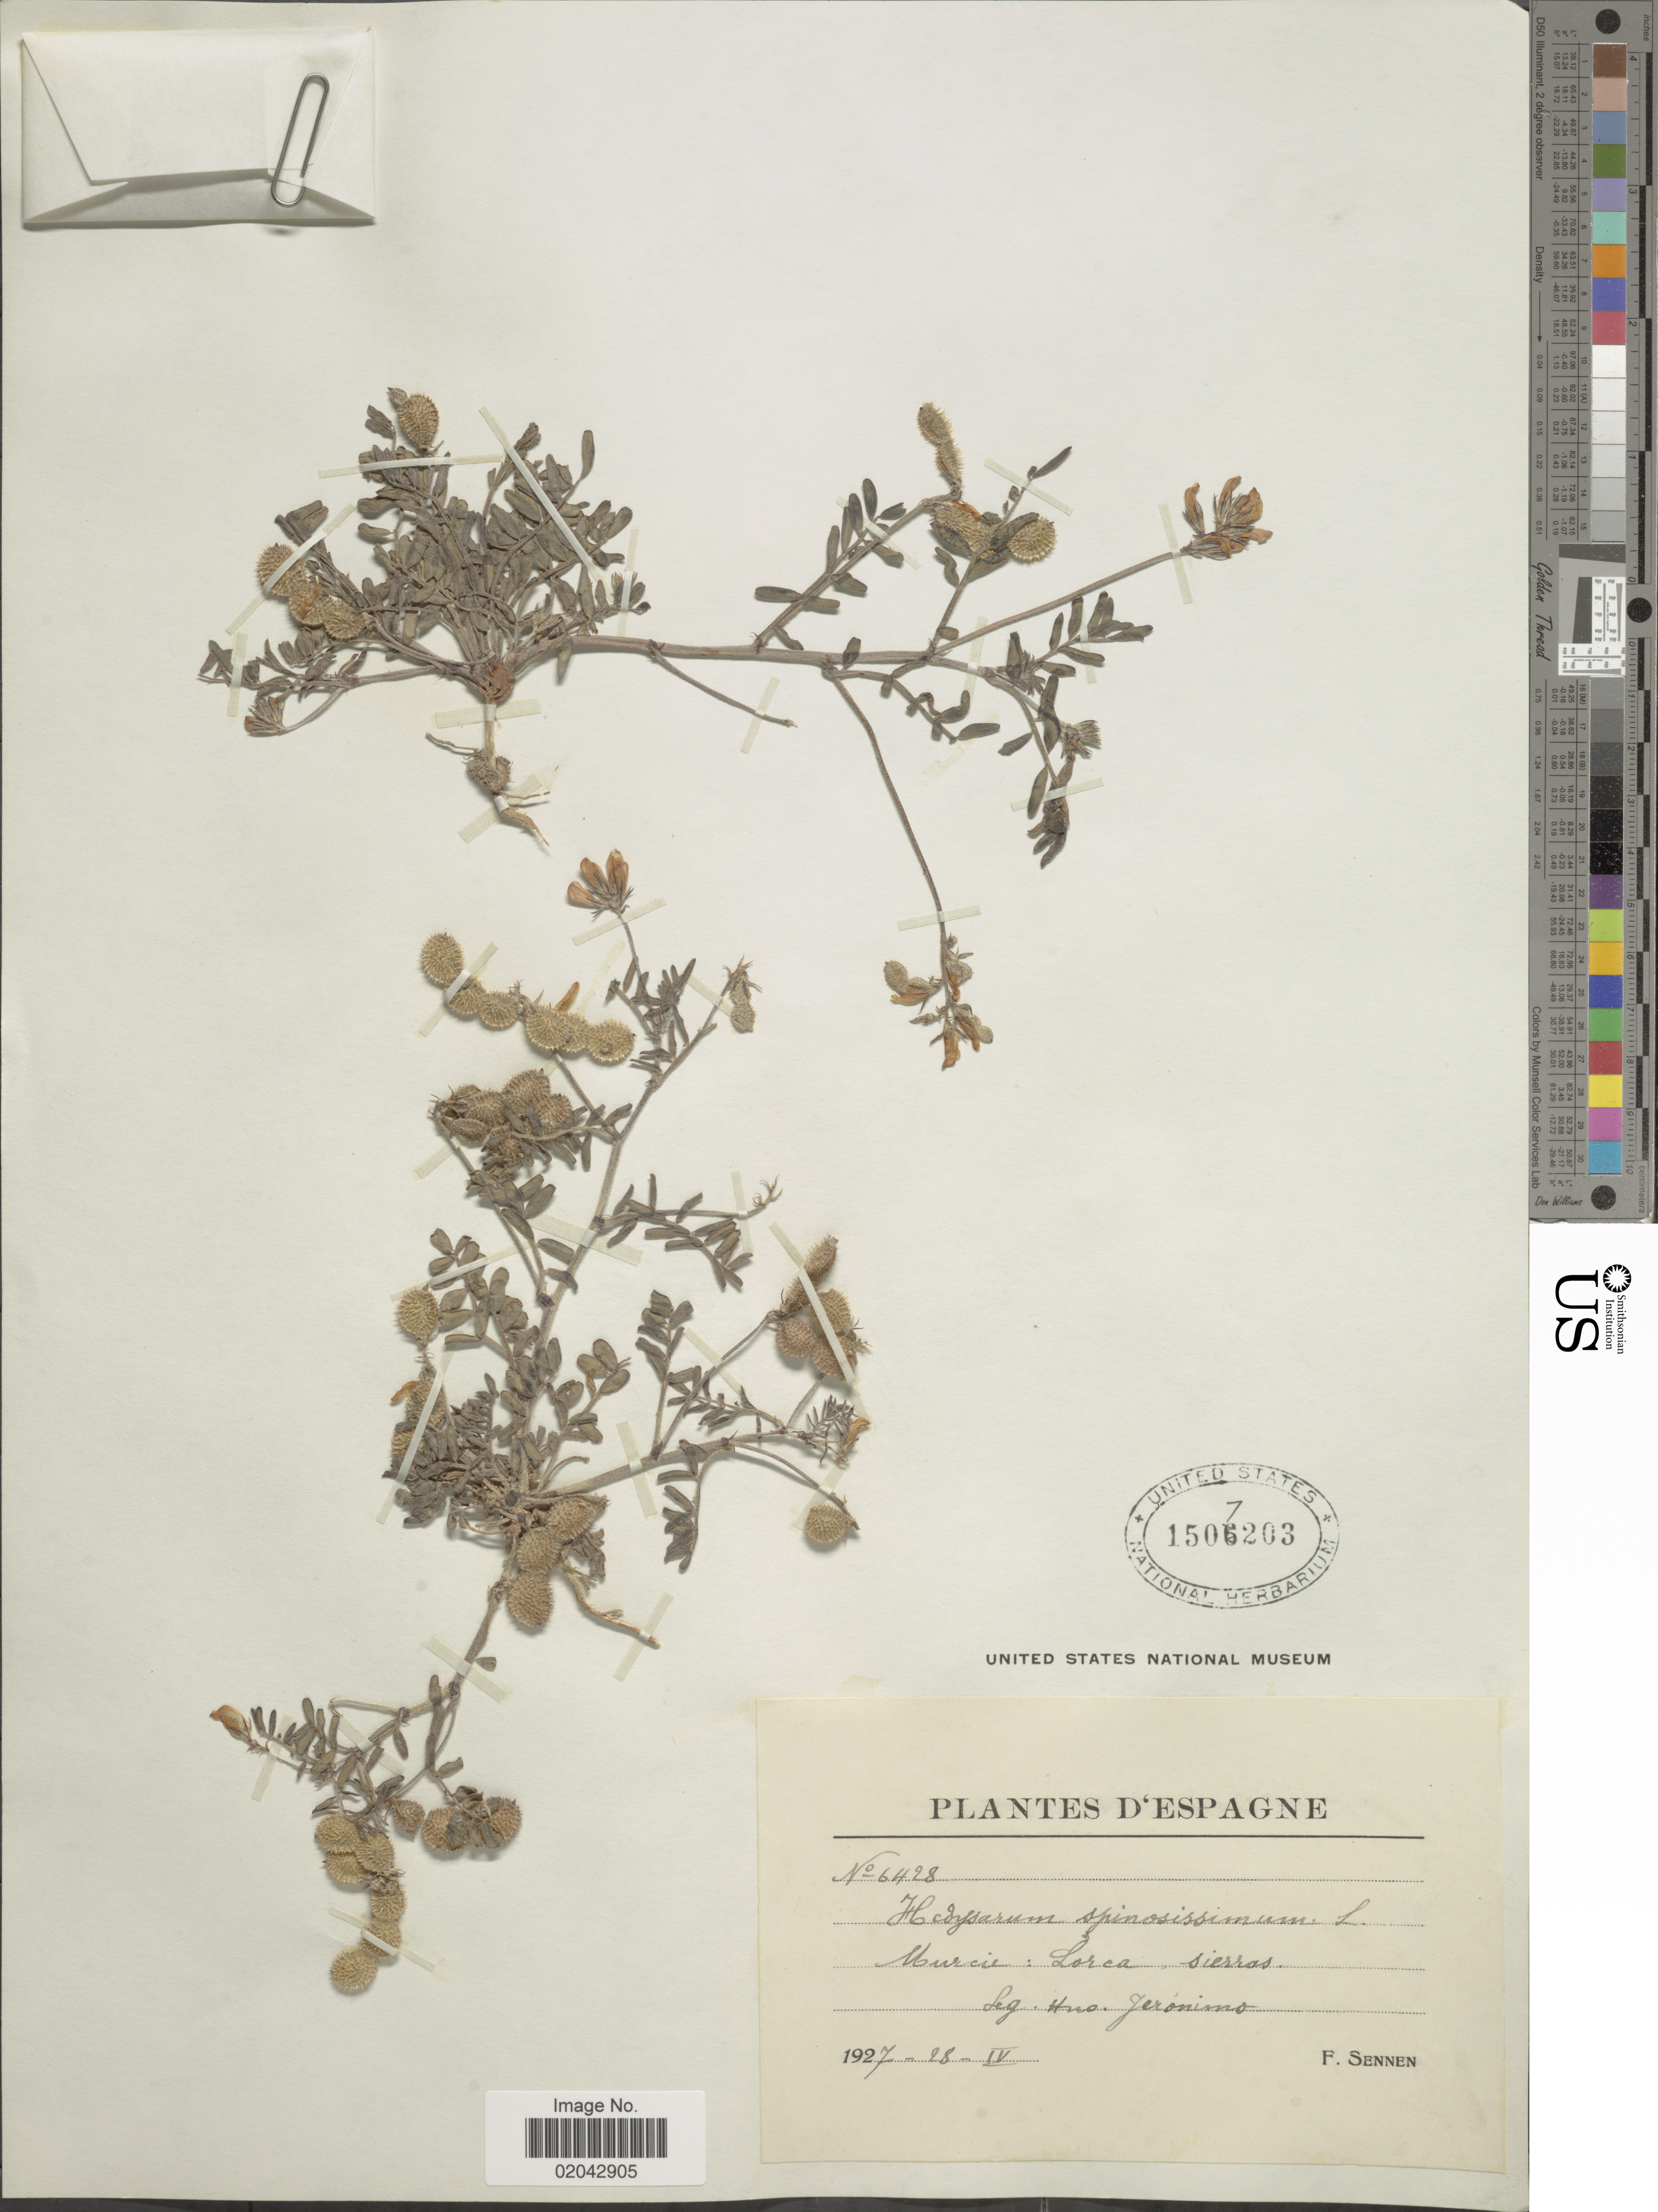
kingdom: Plantae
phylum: Tracheophyta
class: Magnoliopsida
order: Fabales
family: Fabaceae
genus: Hedysarum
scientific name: Hedysarum capitatum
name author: Burm. f.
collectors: H. Jerónimo & E. Sennen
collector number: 6428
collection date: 1927-04-28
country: Spain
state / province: Murcia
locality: Murcie: Lorca, sierras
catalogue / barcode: US 1507203